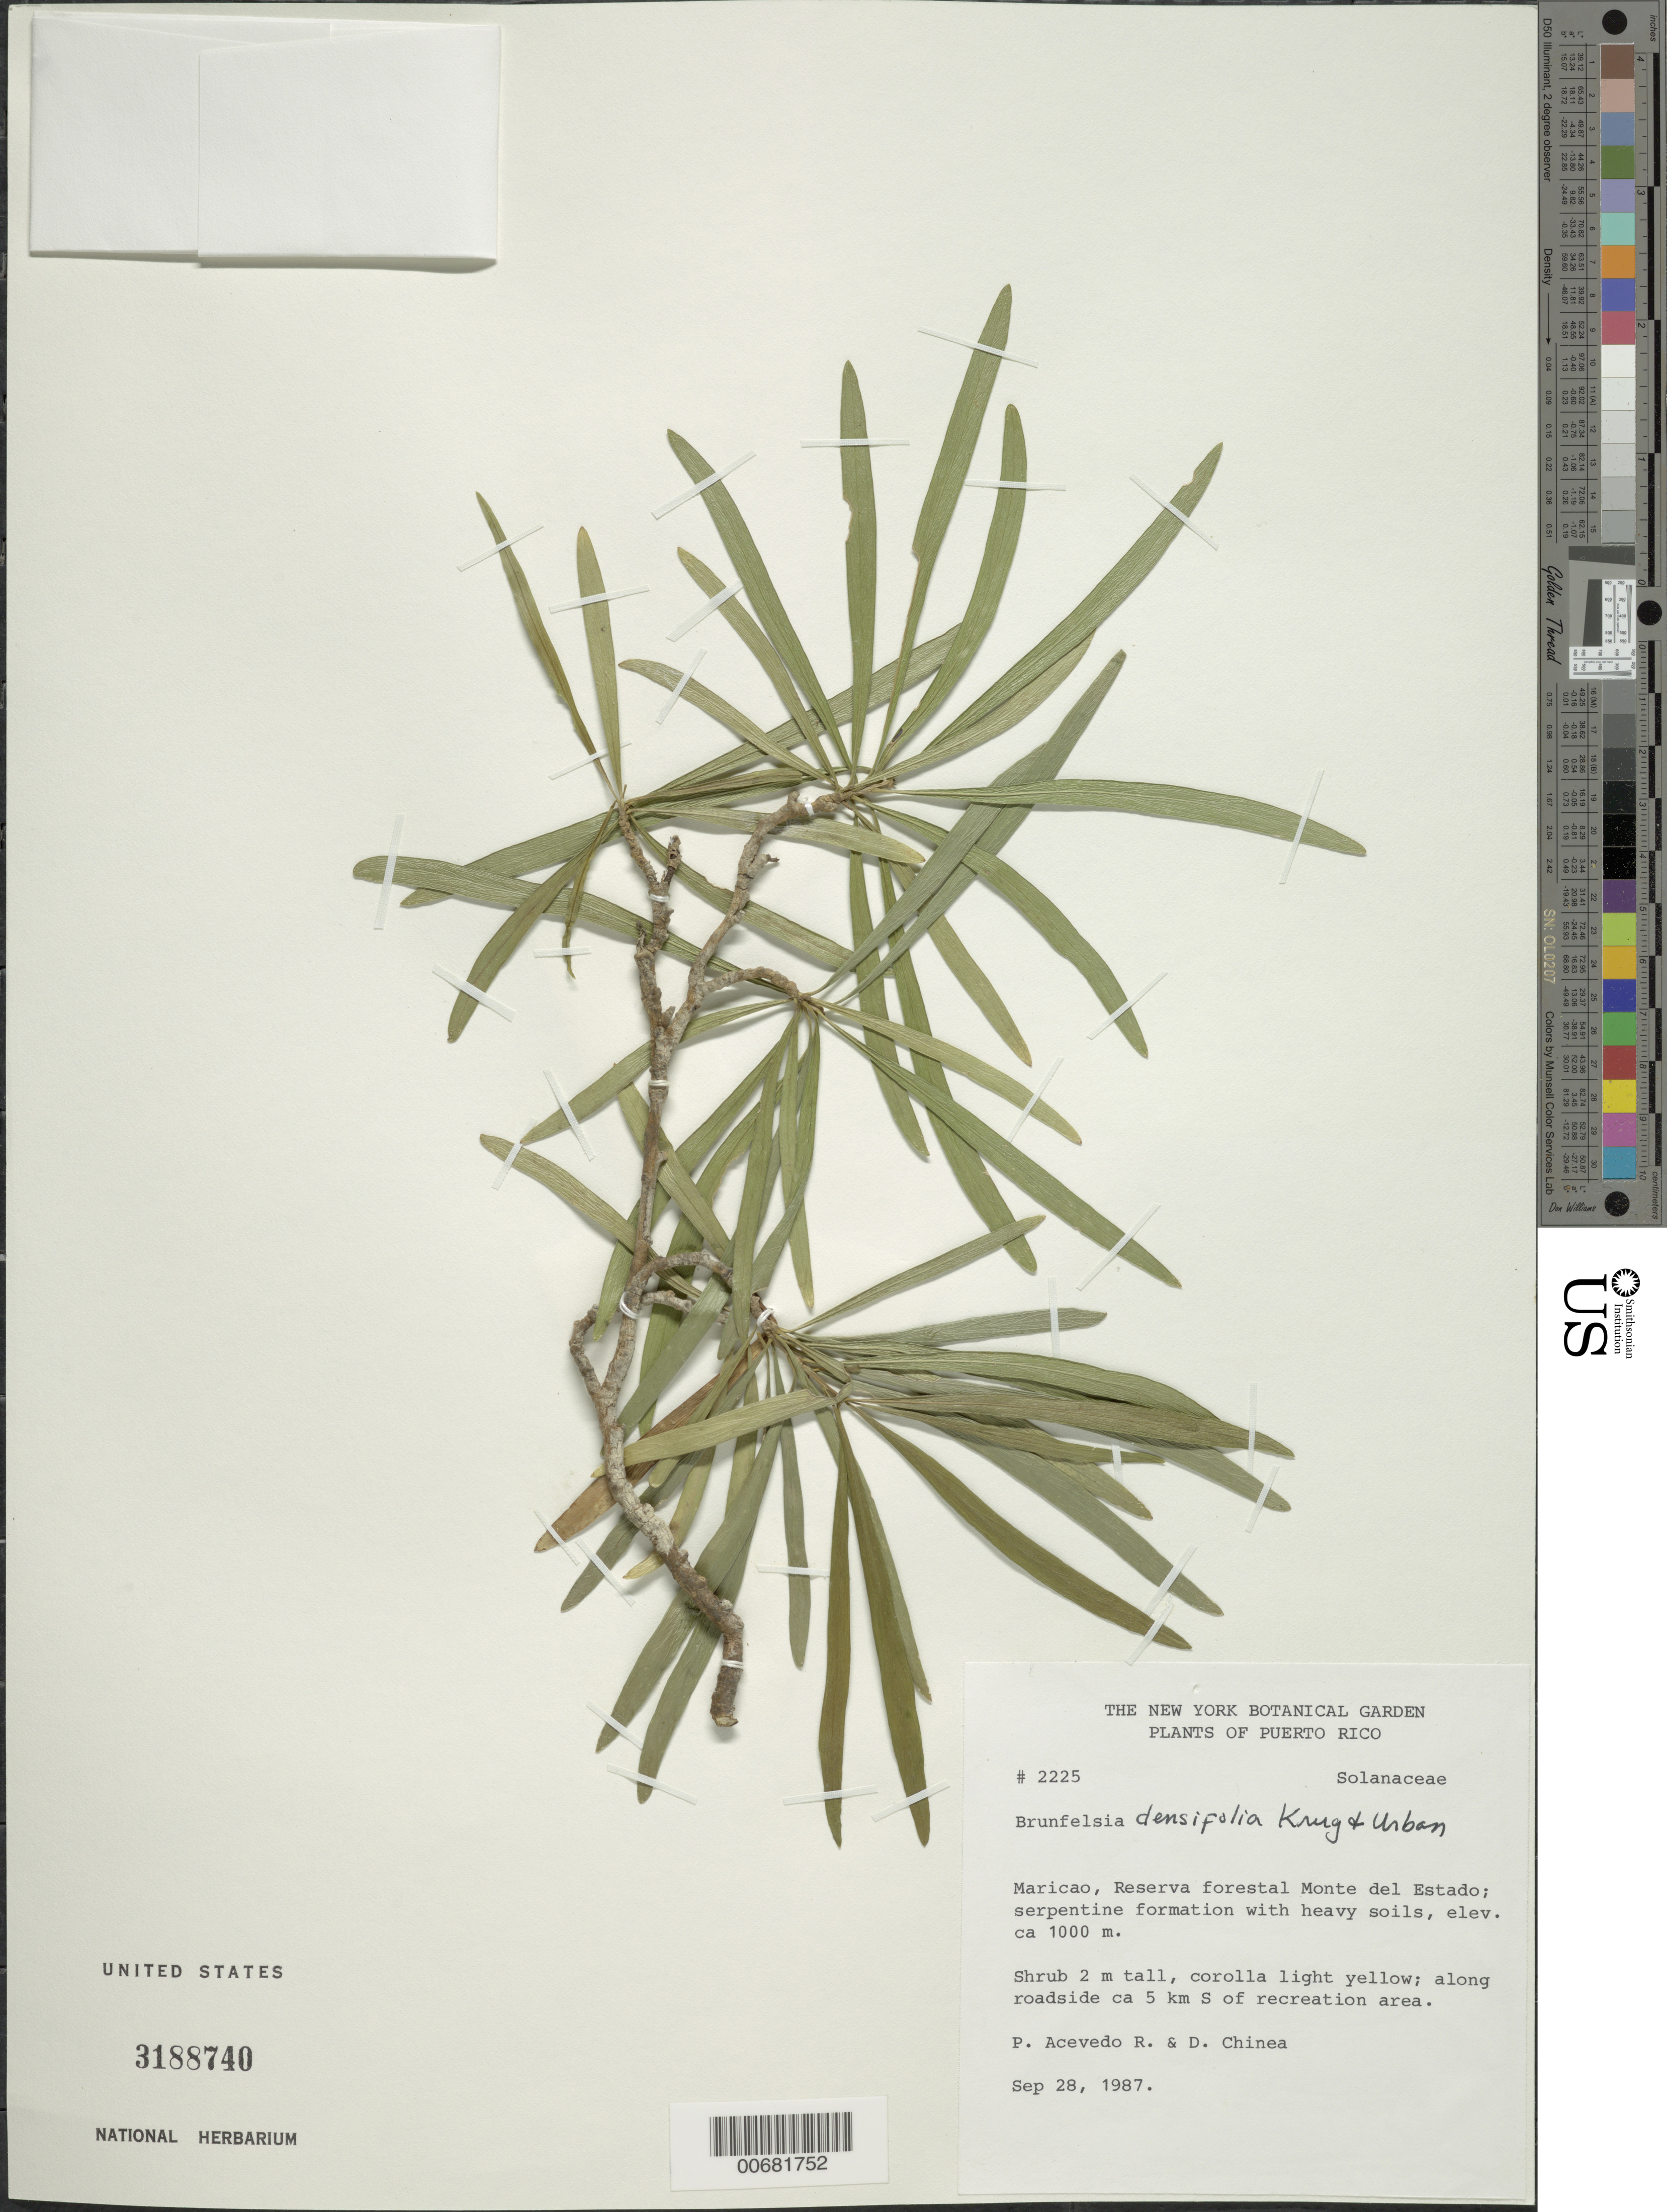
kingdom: Plantae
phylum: Tracheophyta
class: Magnoliopsida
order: Solanales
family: Solanaceae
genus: Brunfelsia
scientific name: Brunfelsia densifolia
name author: Krug & Urb.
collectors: P. Acevedo-Rodr. & D. Chinea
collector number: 2225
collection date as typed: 28 Sep 1987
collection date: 1987-09-28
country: Puerto Rico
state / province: Maricao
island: Puerto Rico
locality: Maricao, Monte del Estado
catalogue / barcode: US 3188740